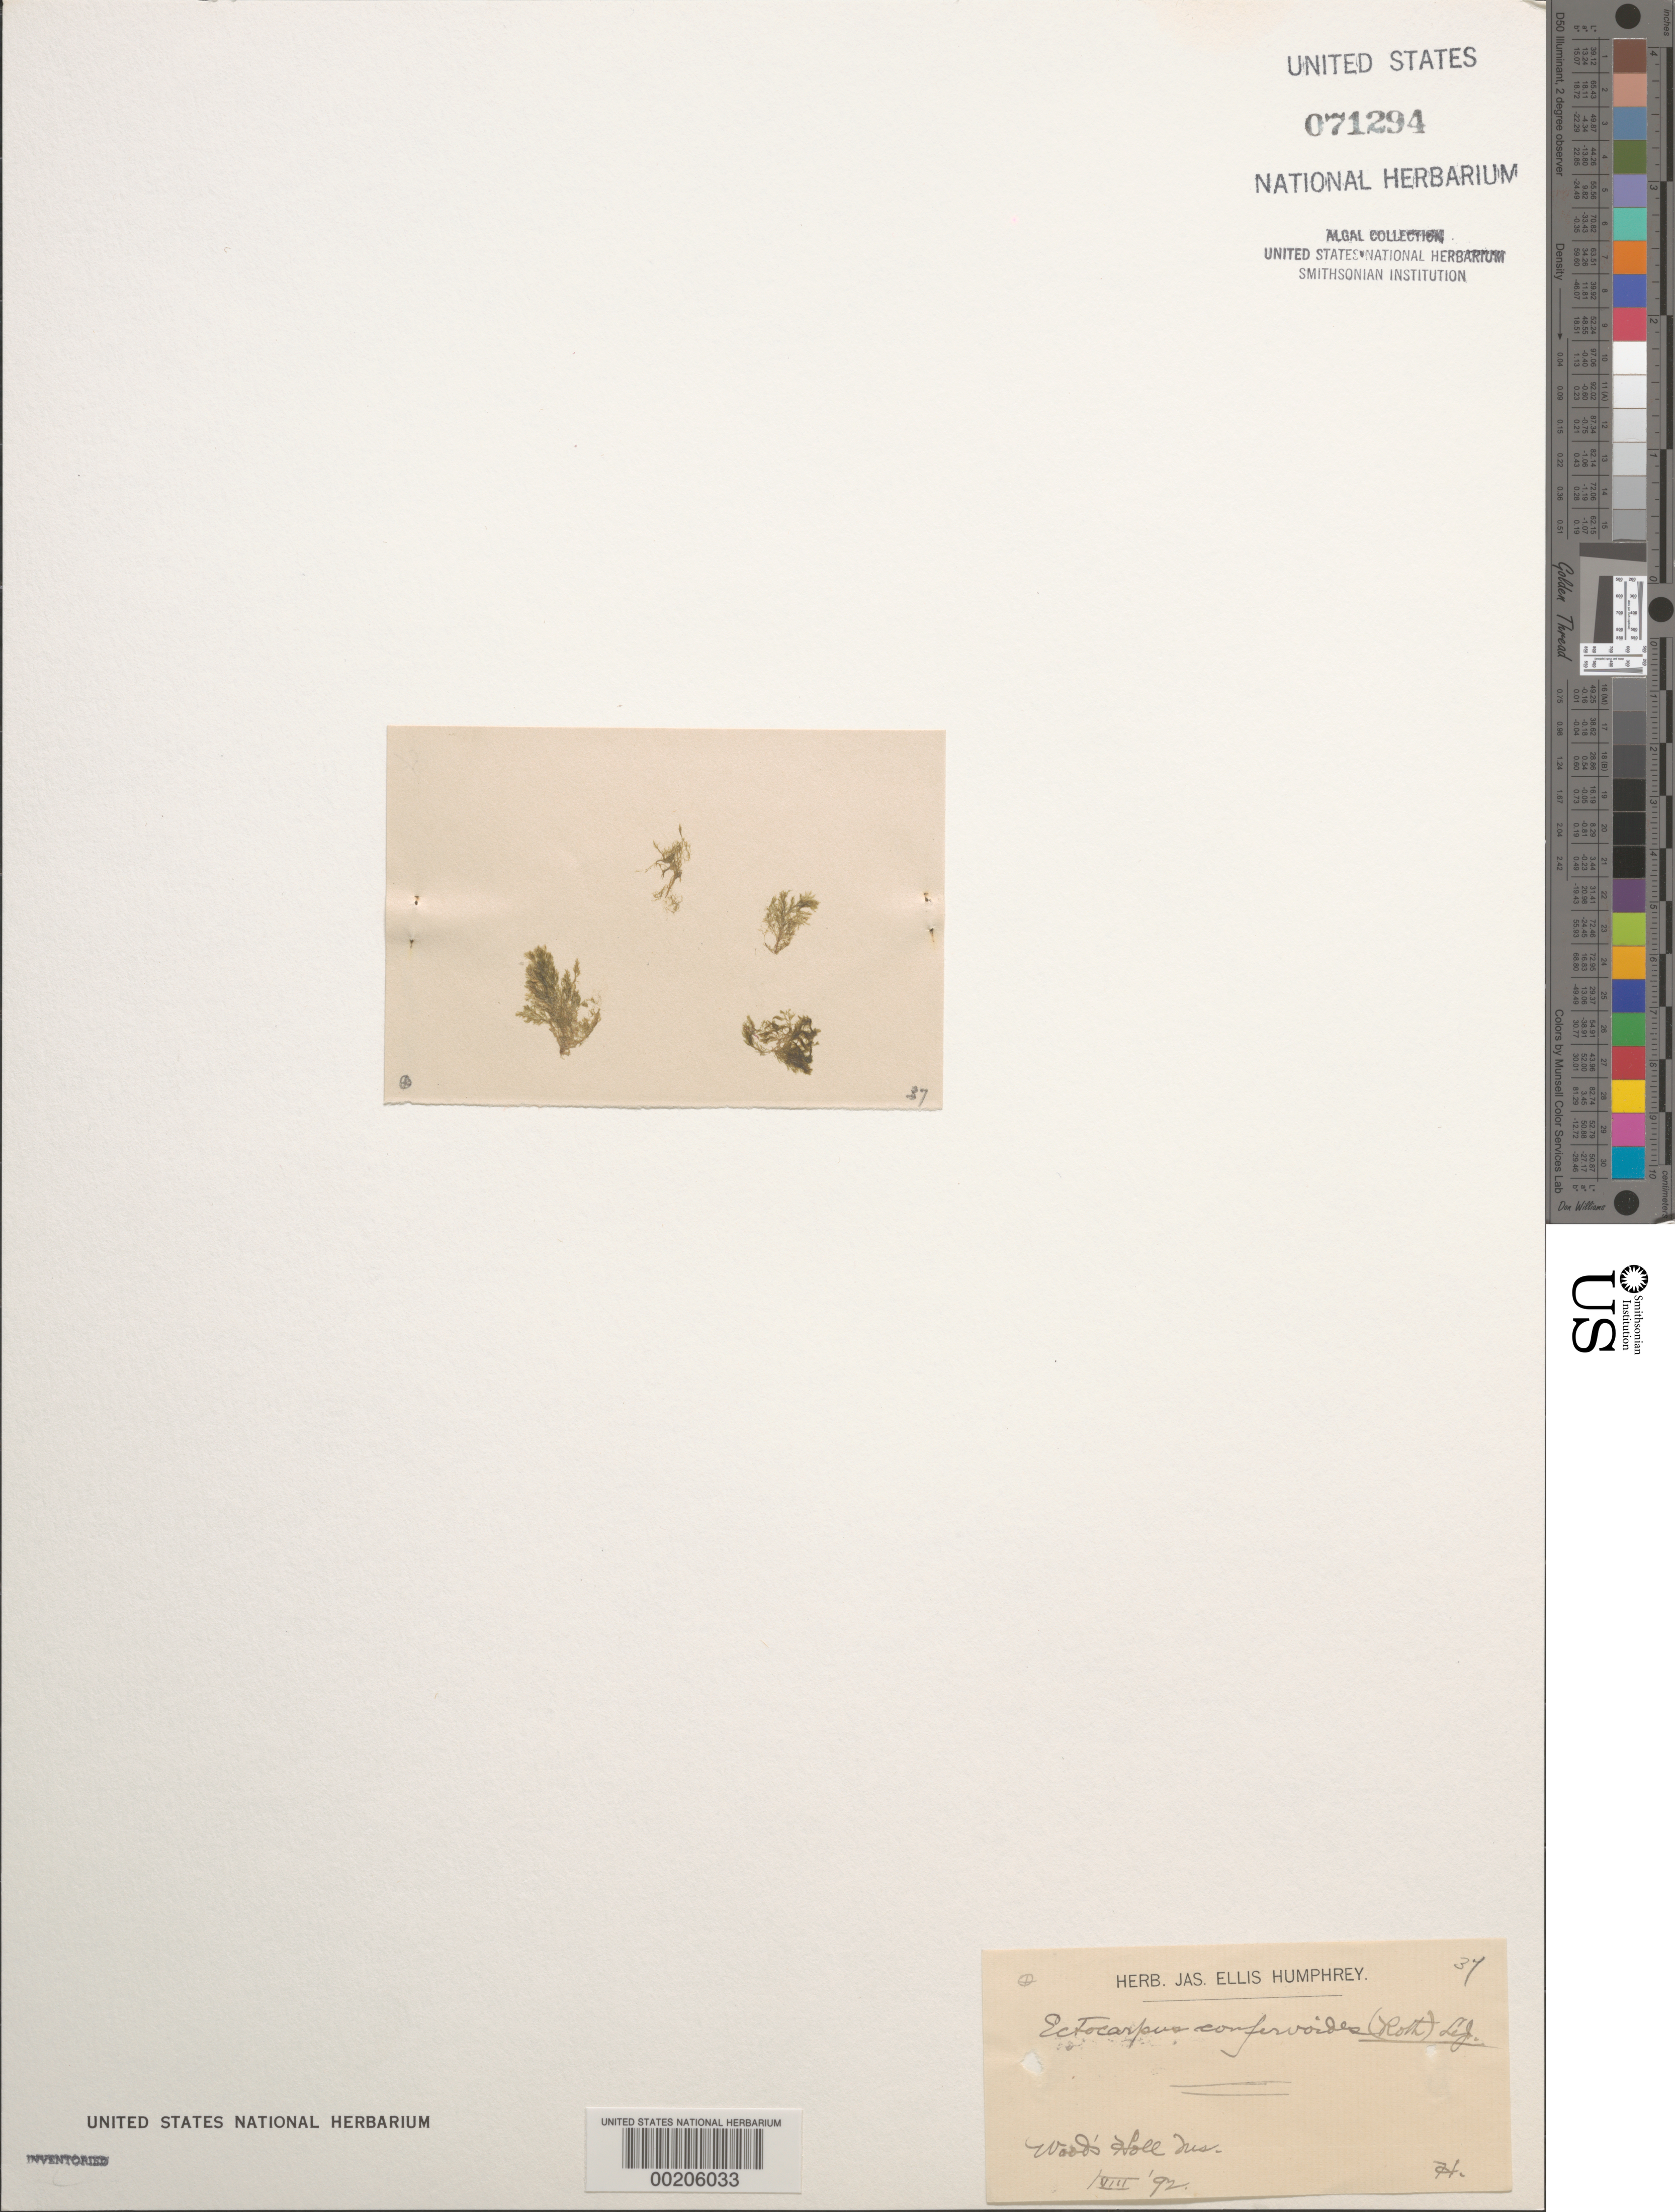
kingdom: Chromista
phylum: Ochrophyta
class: Phaeophyceae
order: Ectocarpales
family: Ectocarpaceae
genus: Ectocarpus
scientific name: Ectocarpus siliculosus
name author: (Dillwyn) Lyngbye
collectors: J. Humphrey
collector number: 37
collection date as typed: Aug 1892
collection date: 1892-08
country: United States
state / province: Massachusetts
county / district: Barnstable County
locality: Woods Hole (Wood's Holl)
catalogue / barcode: US 71294